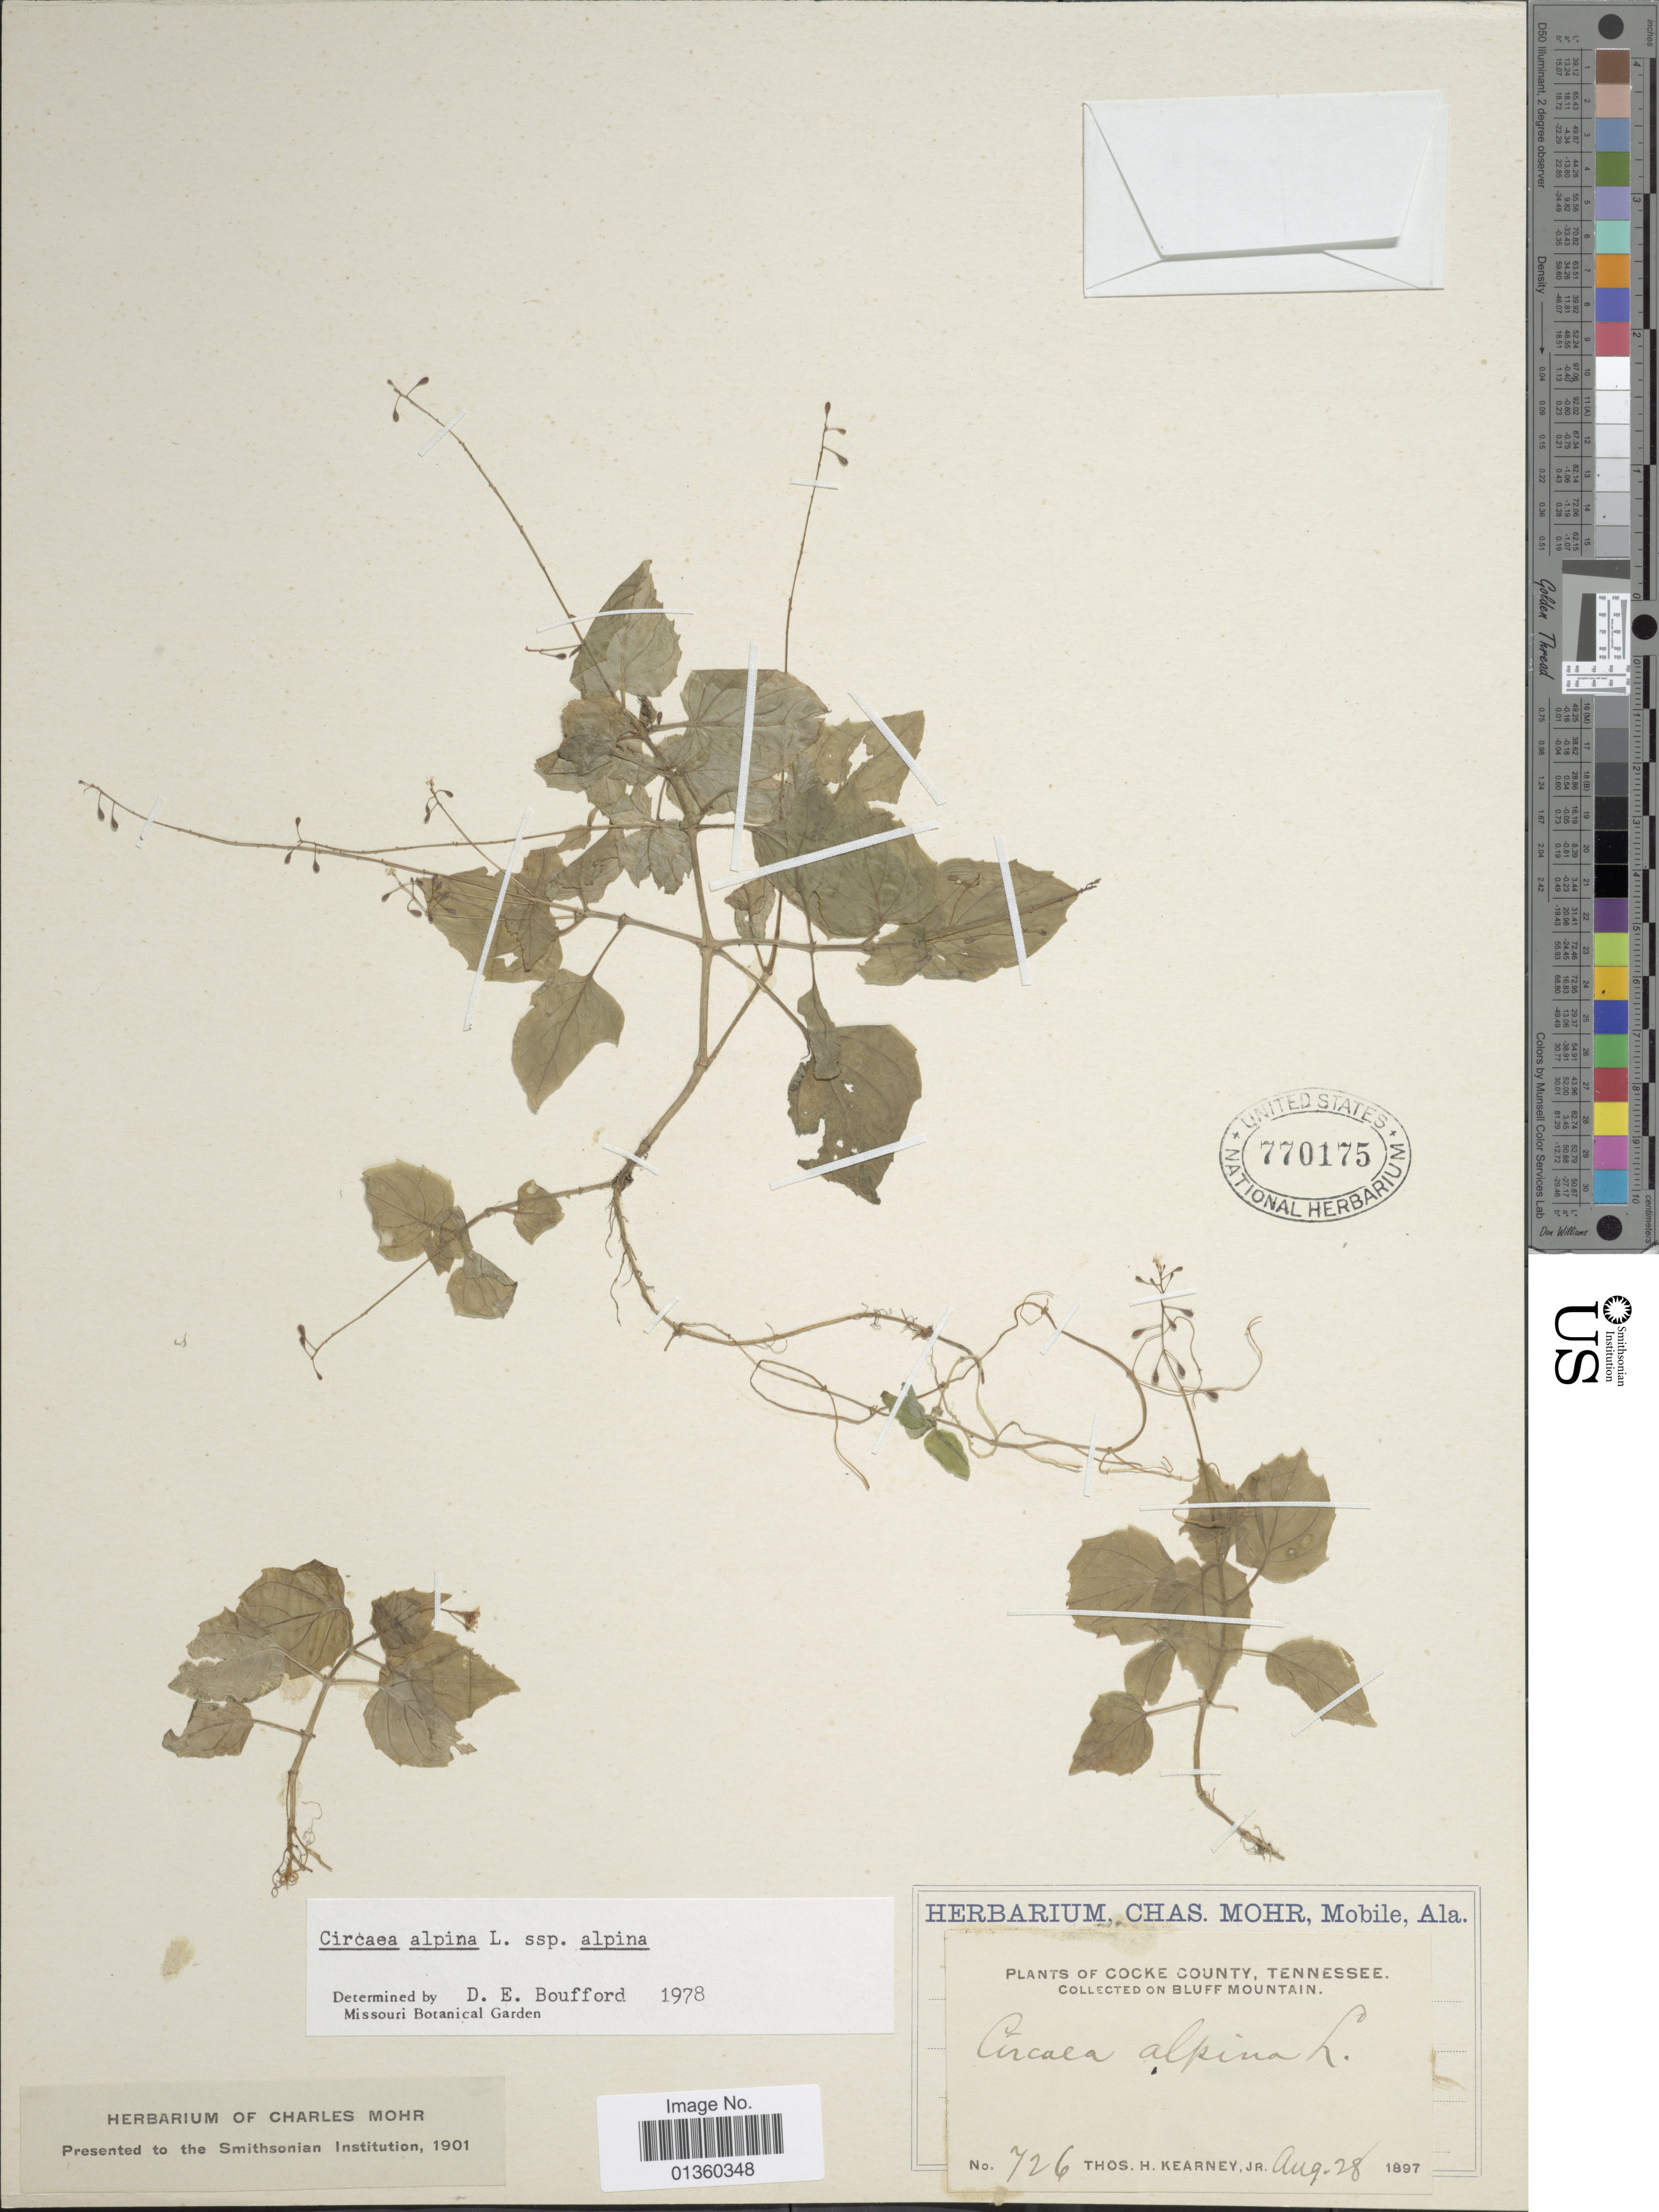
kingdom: Plantae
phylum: Tracheophyta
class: Magnoliopsida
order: Myrtales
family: Onagraceae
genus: Circaea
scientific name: Circaea alpina subsp. alpina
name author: L.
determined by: Boufford, D. E.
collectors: T. H. Kearney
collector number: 726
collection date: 1897-08-28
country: United States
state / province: Tennessee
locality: Cocke County, Bluff Mountain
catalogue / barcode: US 770175